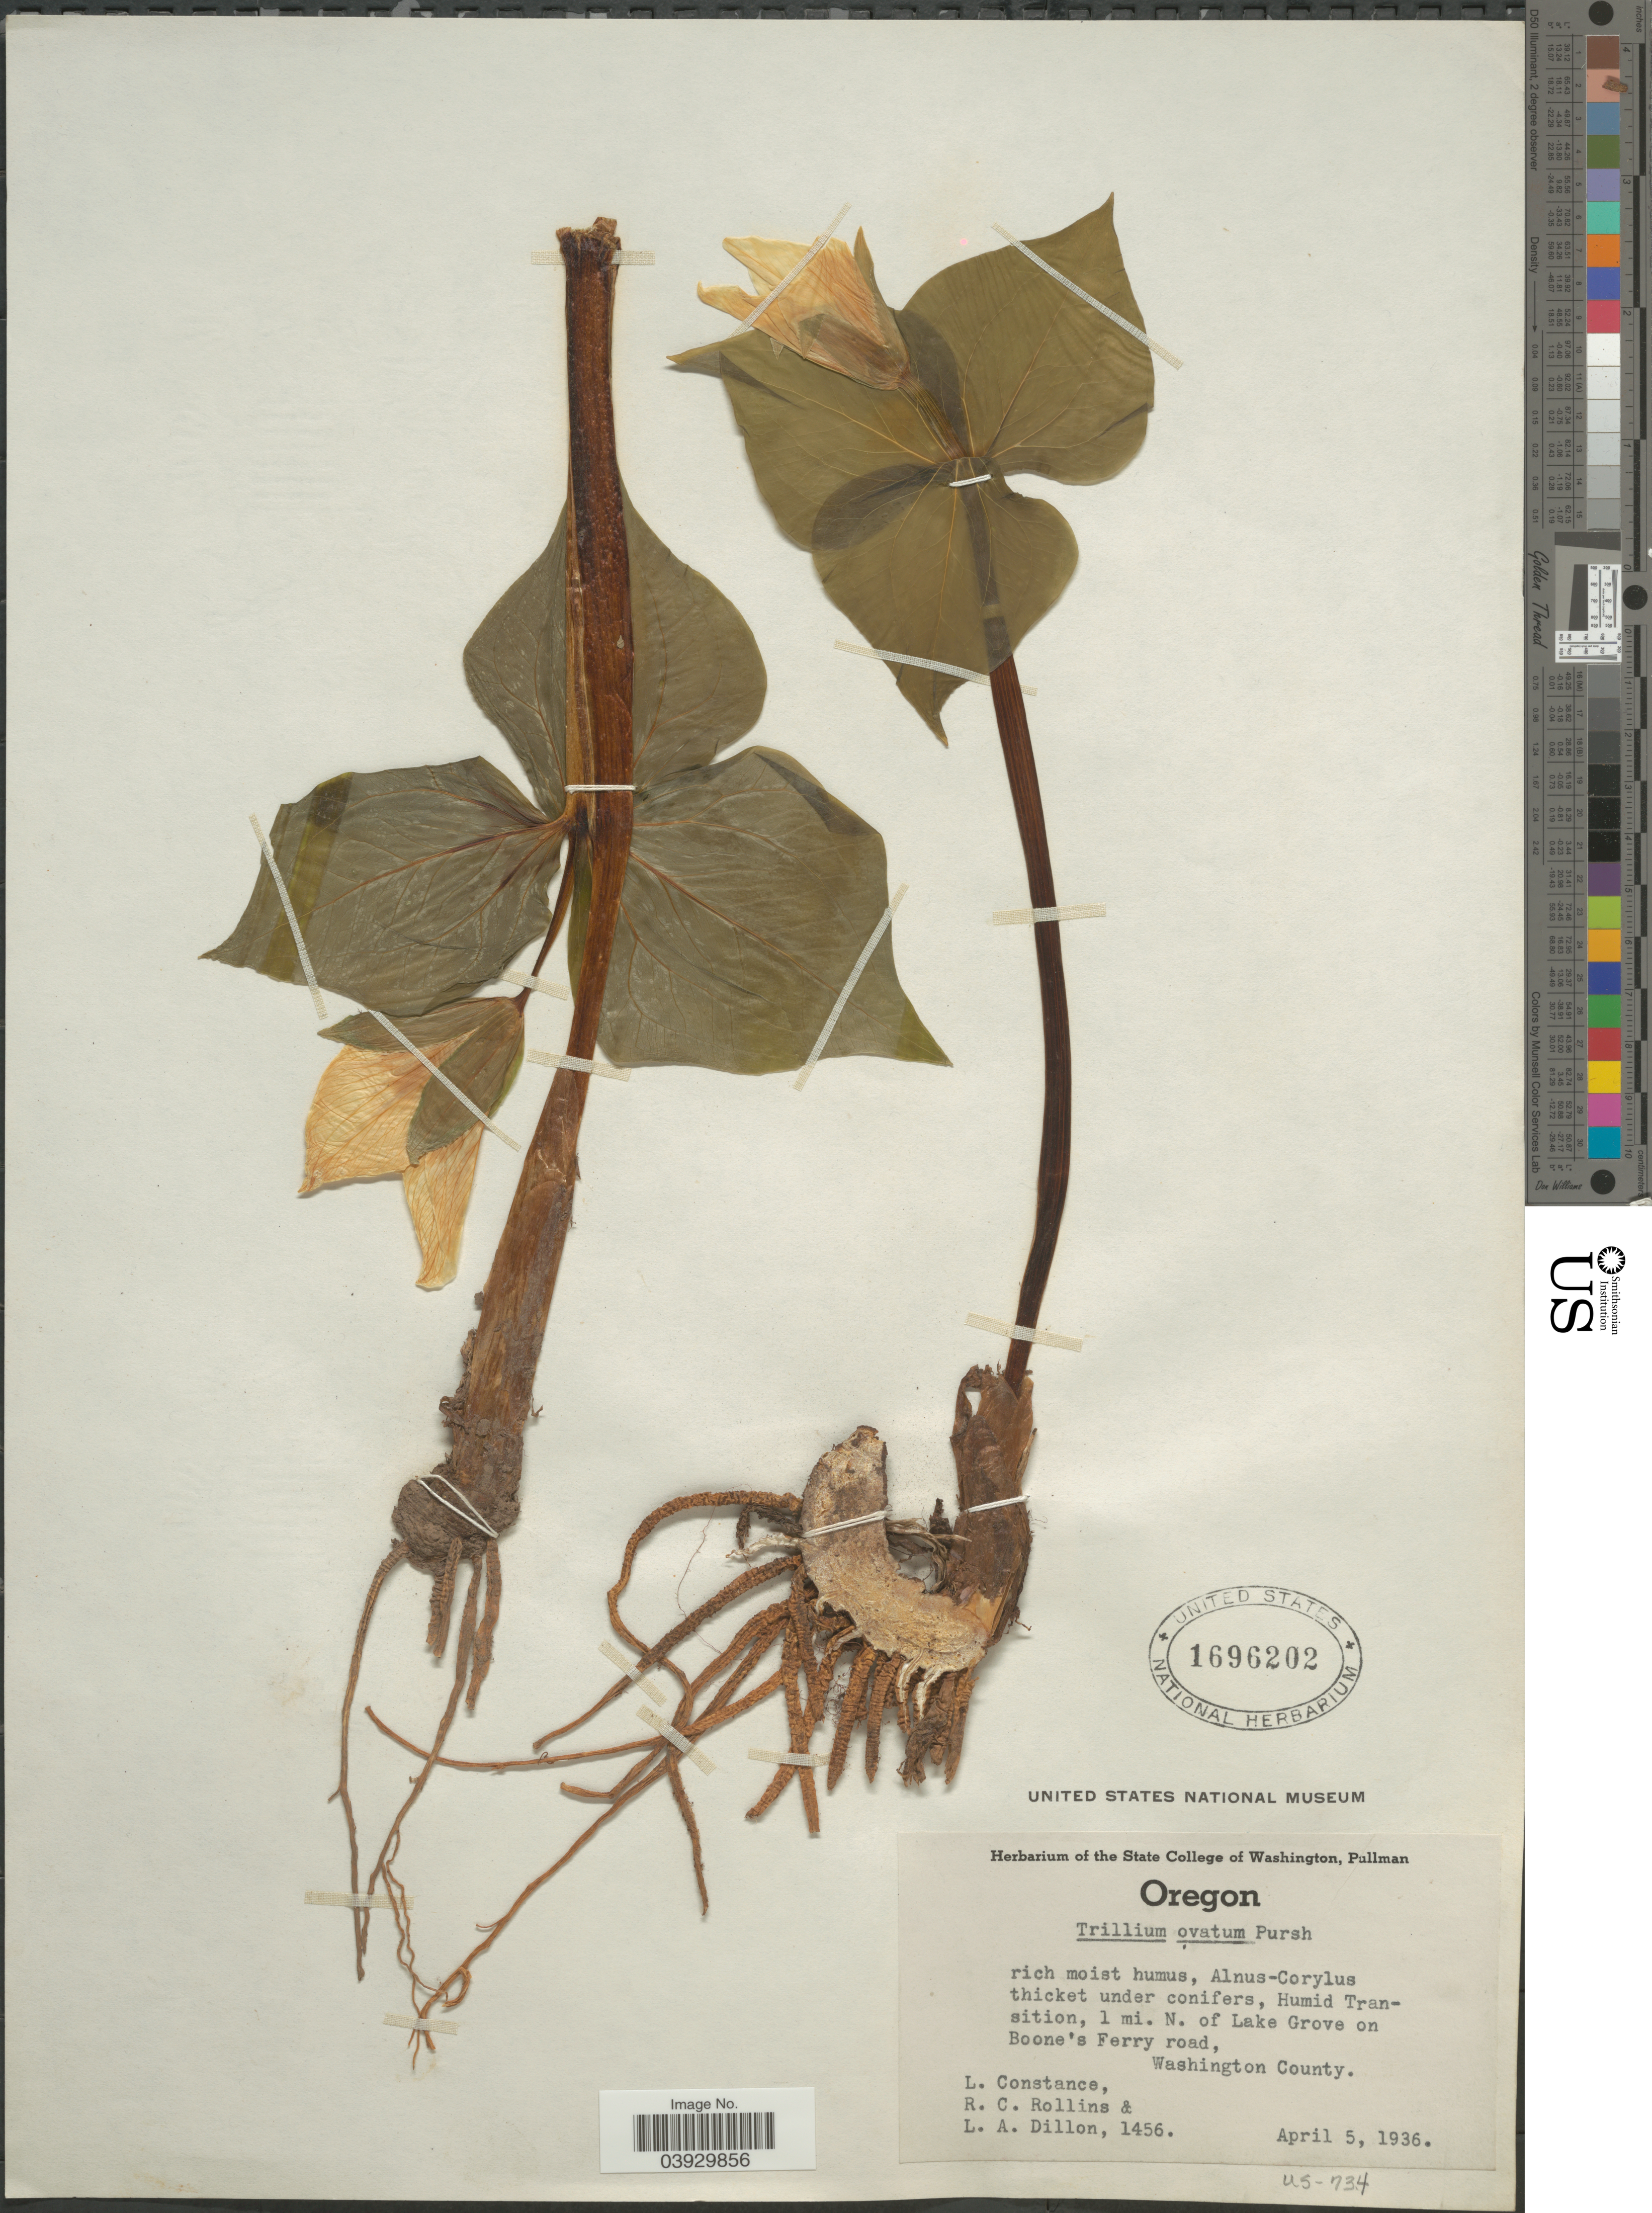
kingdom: Plantae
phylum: Tracheophyta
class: Liliopsida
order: Liliales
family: Melanthiaceae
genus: Trillium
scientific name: Trillium ovatum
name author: Pursh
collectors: L. Constance, R. C. Rollins & L. Dillon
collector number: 1456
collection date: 1936-04-05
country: United States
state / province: Oregon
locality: Humid Transition, 1 mi. N. of Lake Grove on Boone's Ferry road, Washington County.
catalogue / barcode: US 1696202